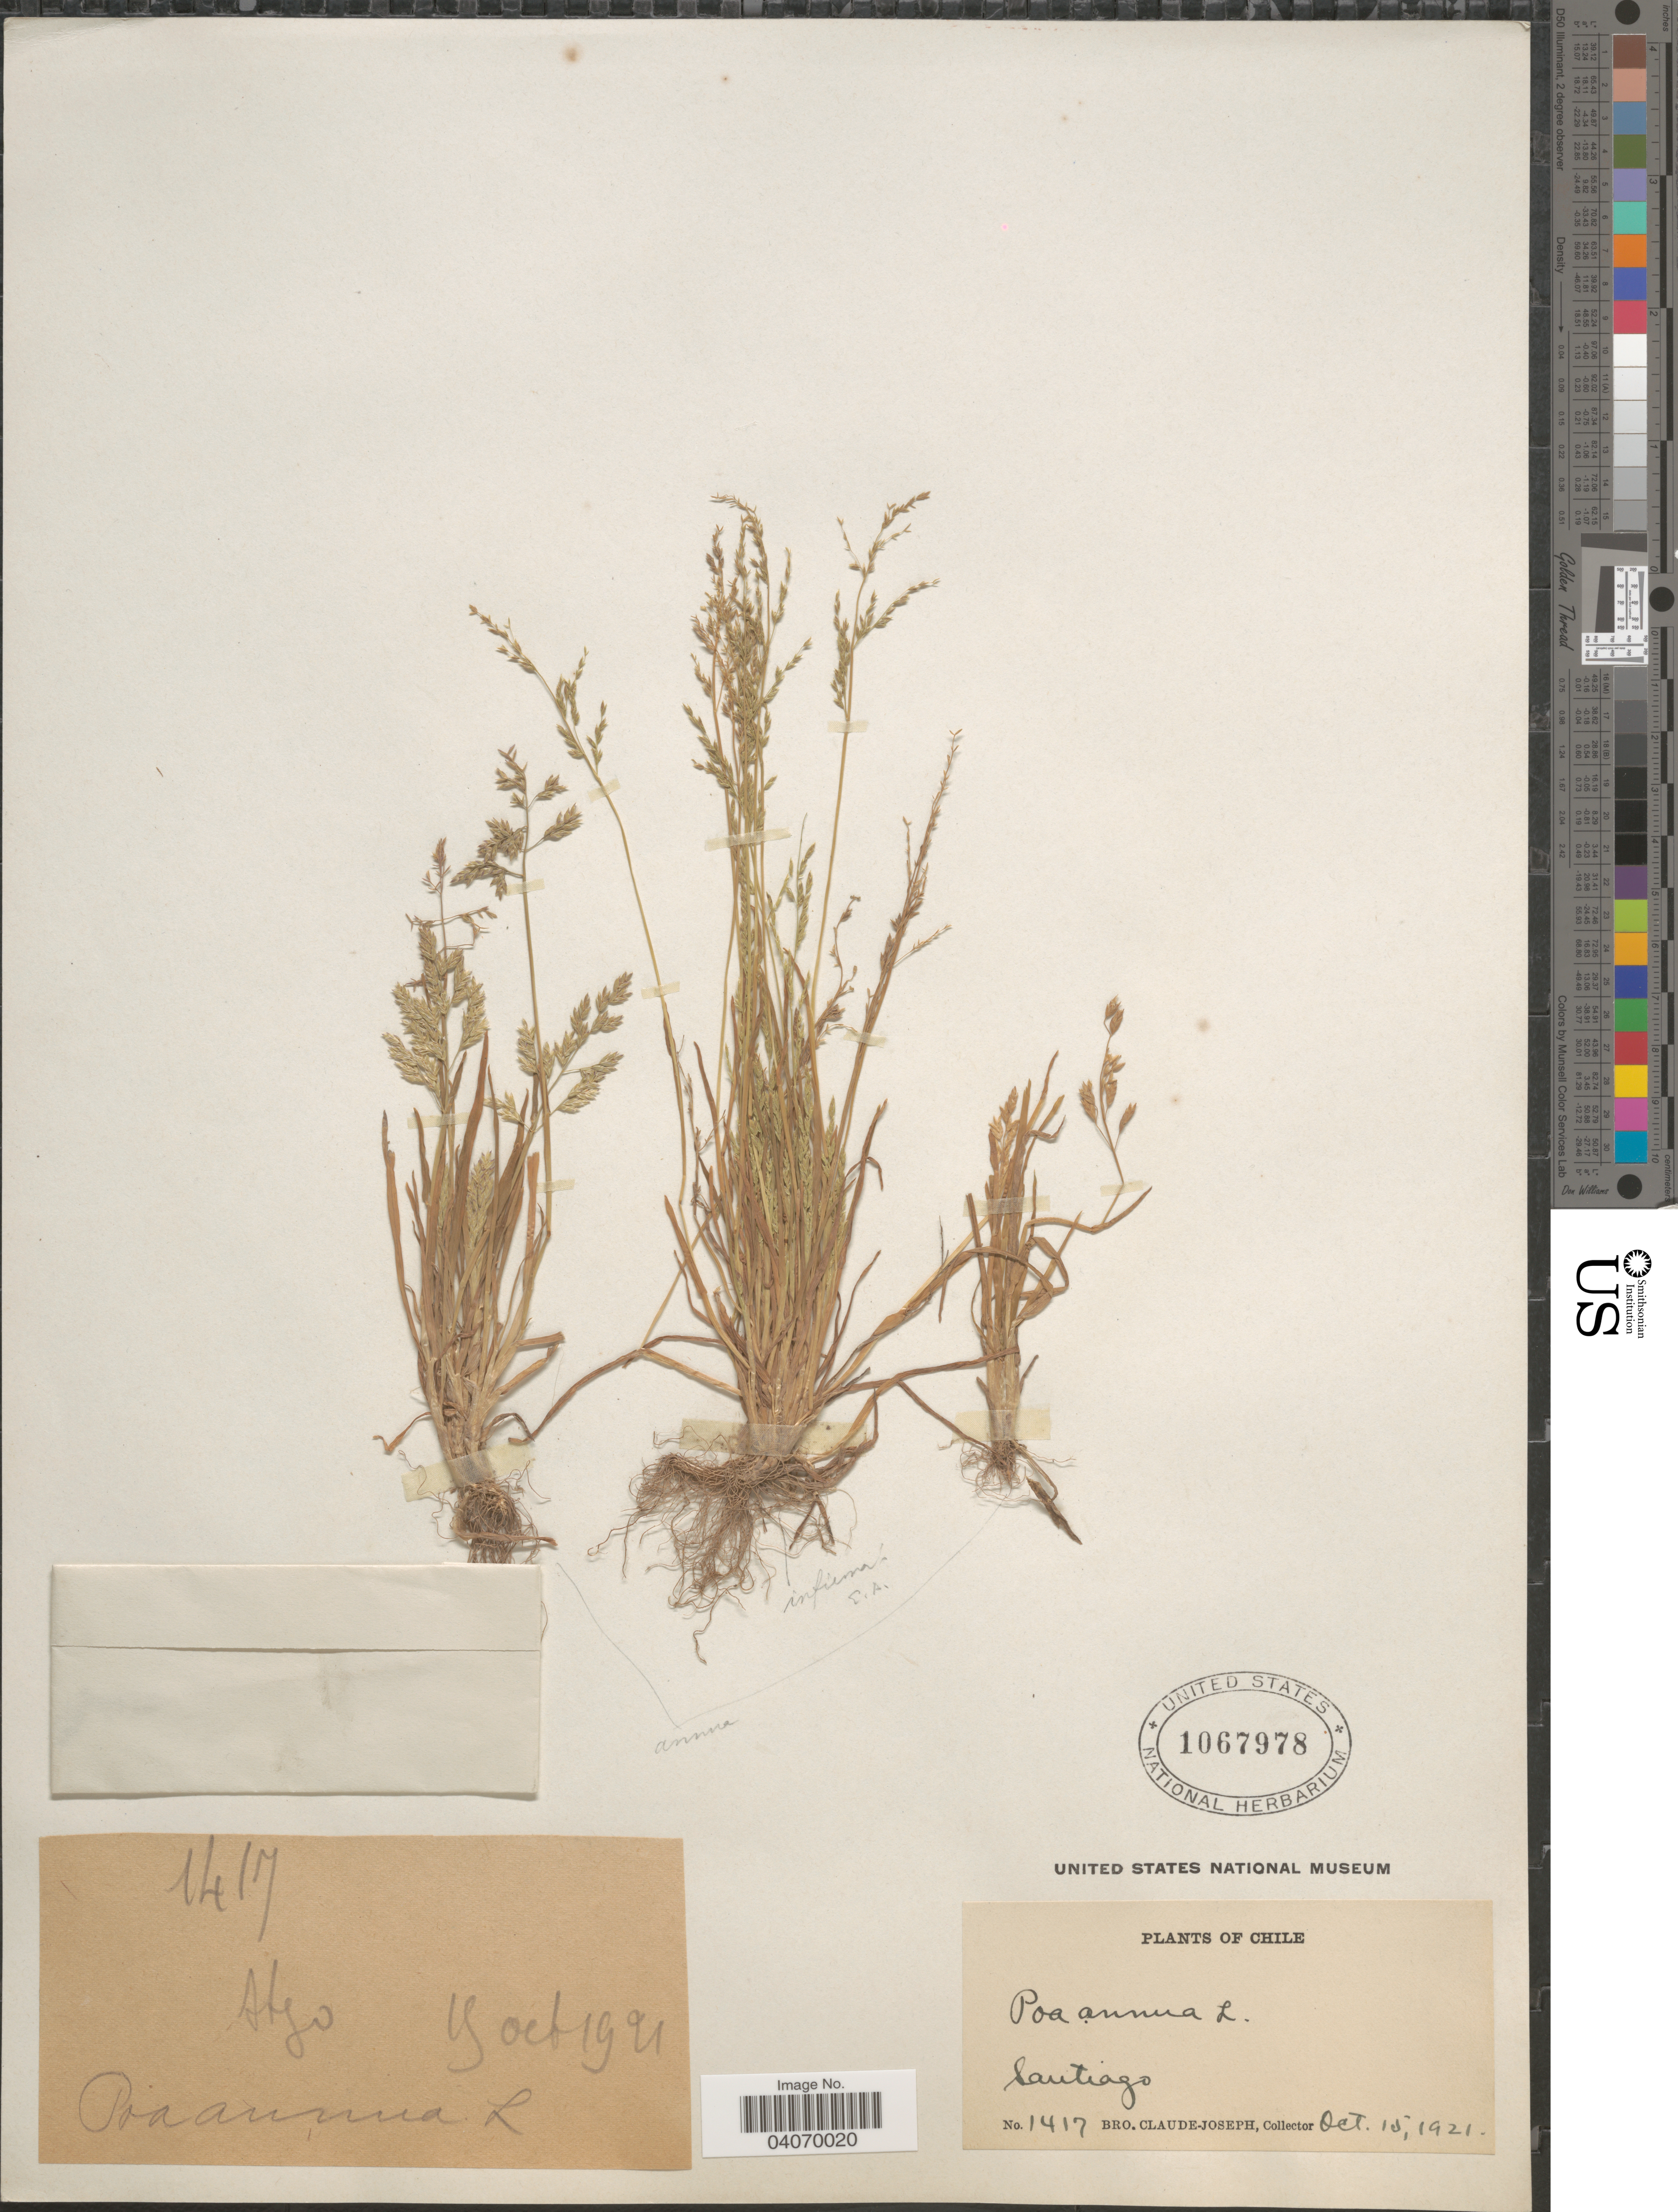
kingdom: Plantae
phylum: Tracheophyta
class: Liliopsida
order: Poales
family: Poaceae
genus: Poa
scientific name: Poa annua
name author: L.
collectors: Bro. Claude-Joseph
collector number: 1417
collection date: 1921-10-15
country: Chile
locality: Santiago.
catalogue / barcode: US 1067978